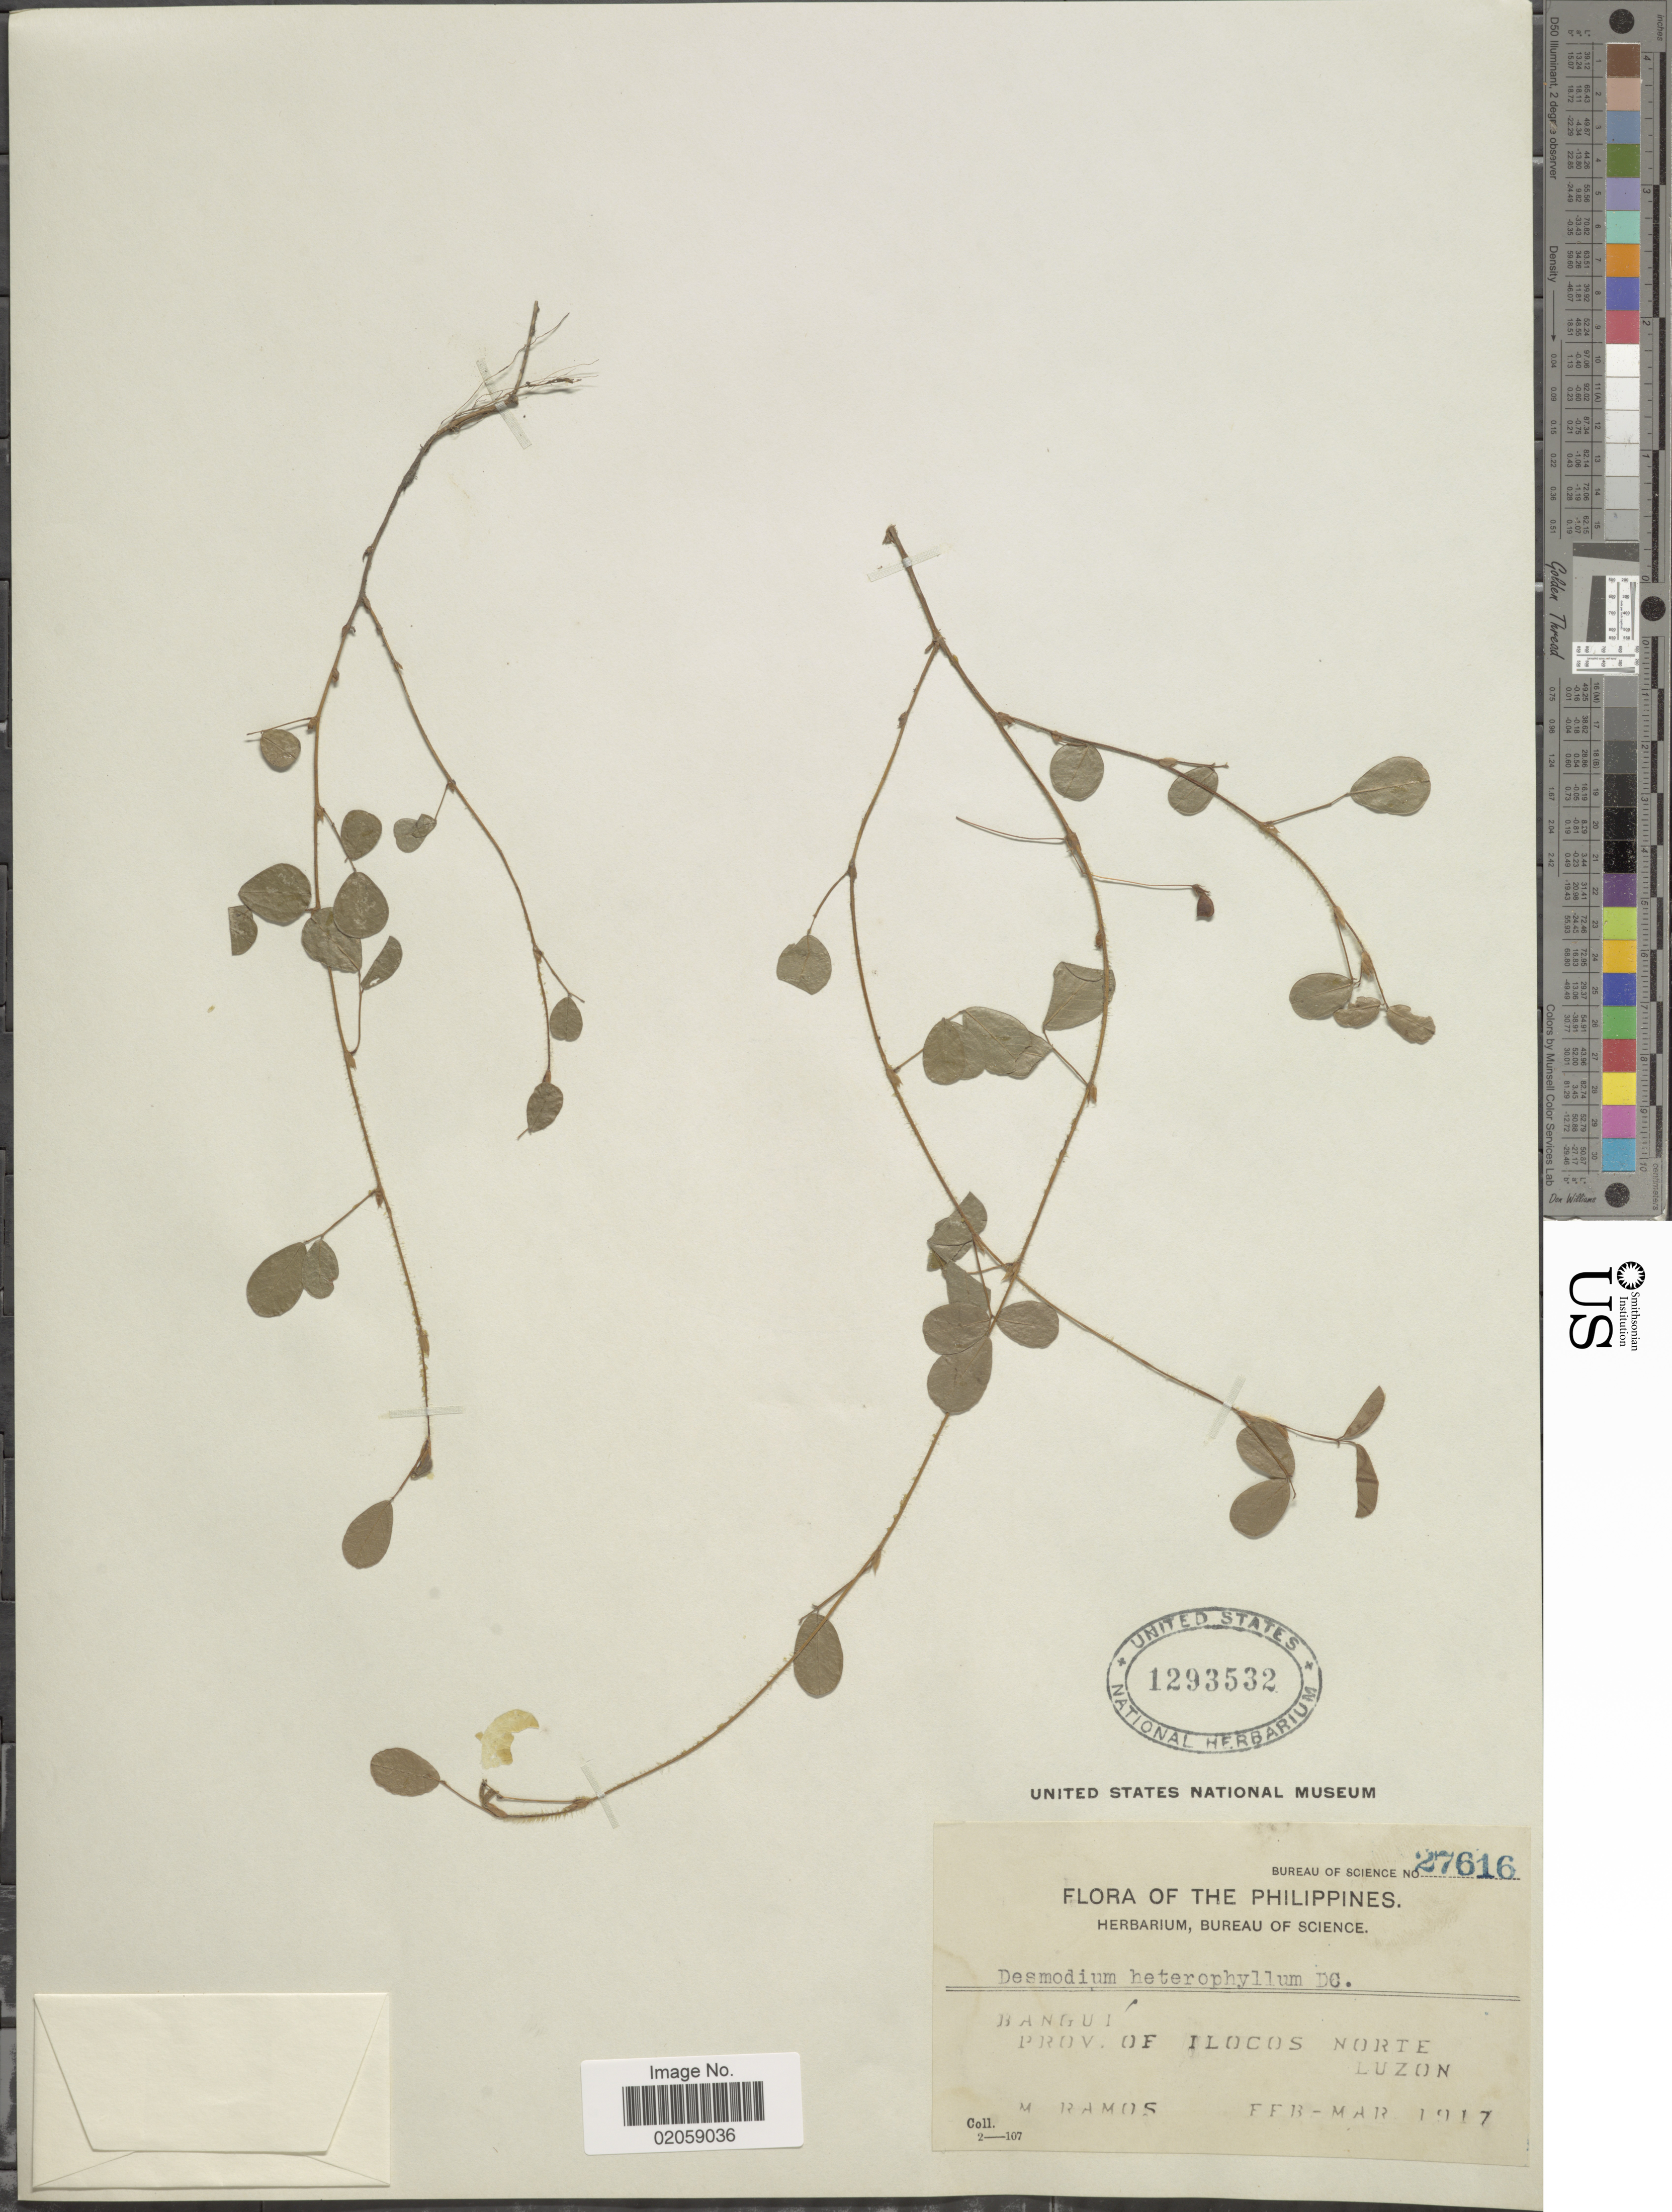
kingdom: Plantae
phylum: Tracheophyta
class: Magnoliopsida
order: Fabales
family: Fabaceae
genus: Grona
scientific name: Grona heterophylla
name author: (Willd.) H. Ohashi & K. Ohashi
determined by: Strong, Mark T., (BOT), Smithsonian Institution - National Museum of Natural History (UNITED STATES)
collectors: M. Ramos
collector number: Bureau of Science 27616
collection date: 1917-02/1917-03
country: Philippines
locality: Bangui. Prov. of Ilocos. Norte Luzon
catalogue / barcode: US 1293532